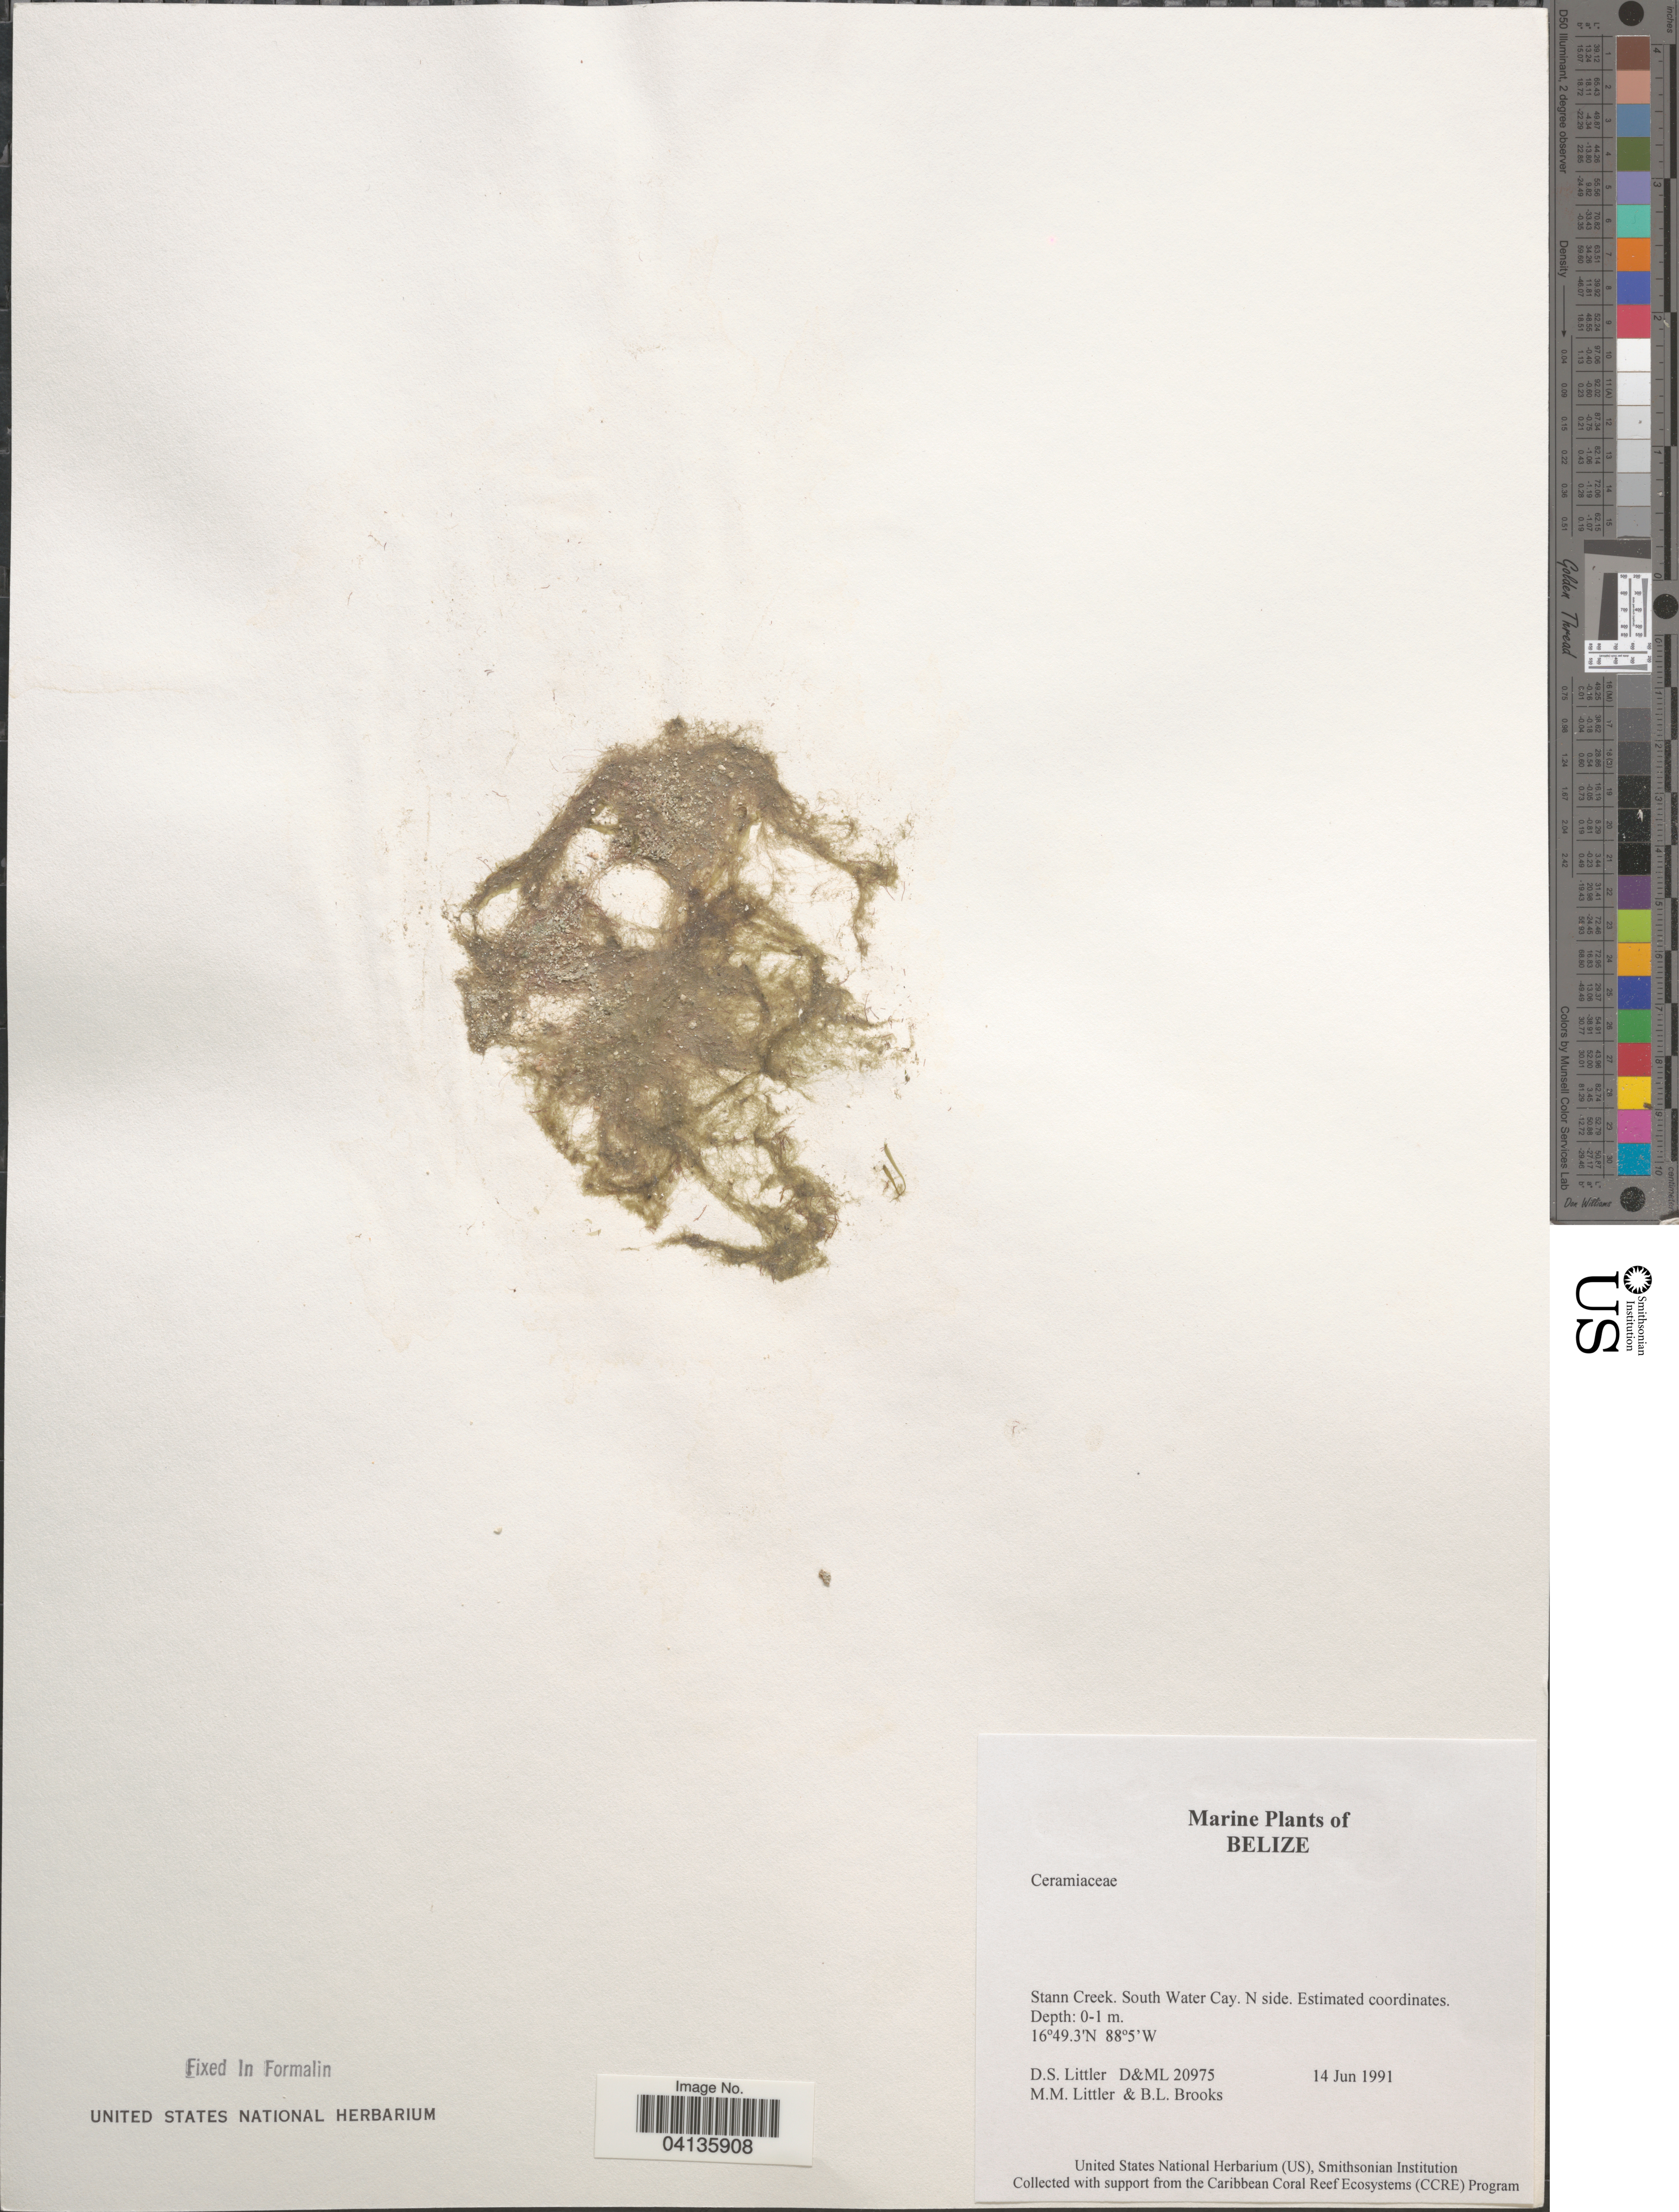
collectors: D. S. Littler & B. Brooks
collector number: D&ML 20975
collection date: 1991-06-14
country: Belize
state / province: Stann Creek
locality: South Water Cay. N side.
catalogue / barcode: US 238737